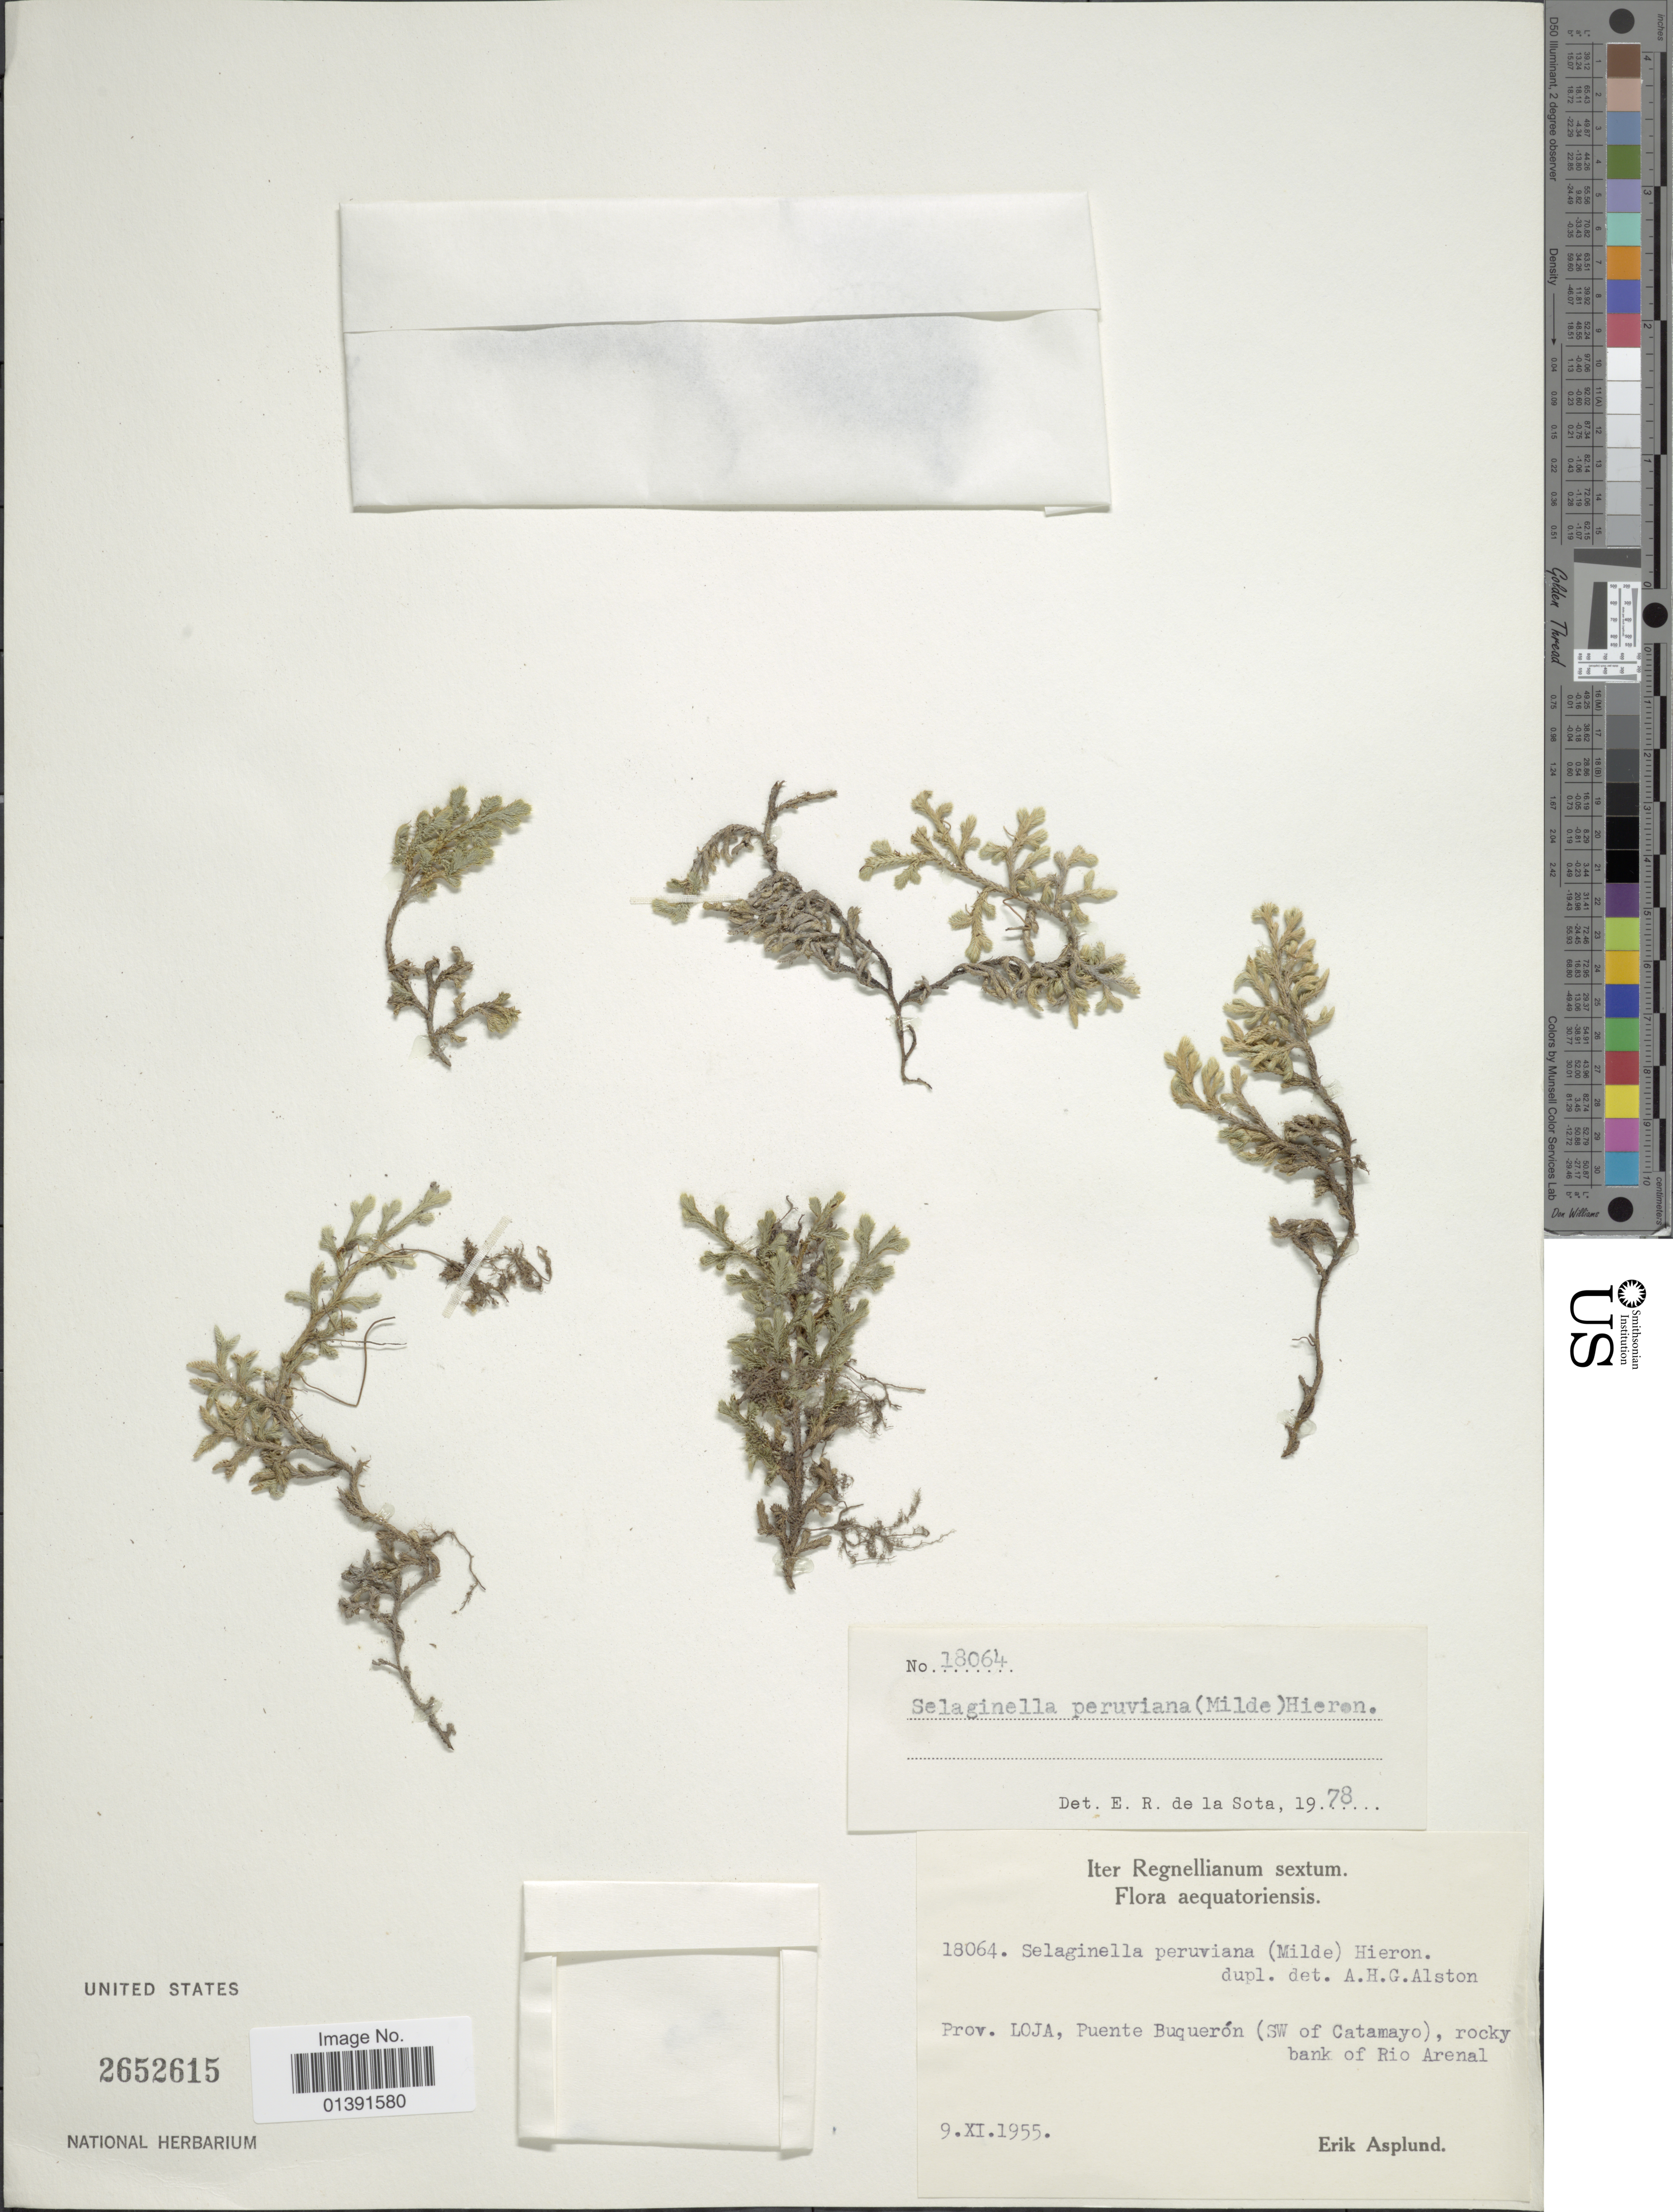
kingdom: Plantae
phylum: Tracheophyta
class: Lycopodiopsida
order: Selaginellales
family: Selaginellaceae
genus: Selaginella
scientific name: Selaginella peruviana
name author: (Milde) Hieron.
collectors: E. Asplund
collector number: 18064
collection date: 1955-11-09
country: Ecuador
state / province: Loja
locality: Puente Buquerón(SW of Catamayo), rocky bank of Rio Arenal, flora aequatoriensis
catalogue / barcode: US 2652615